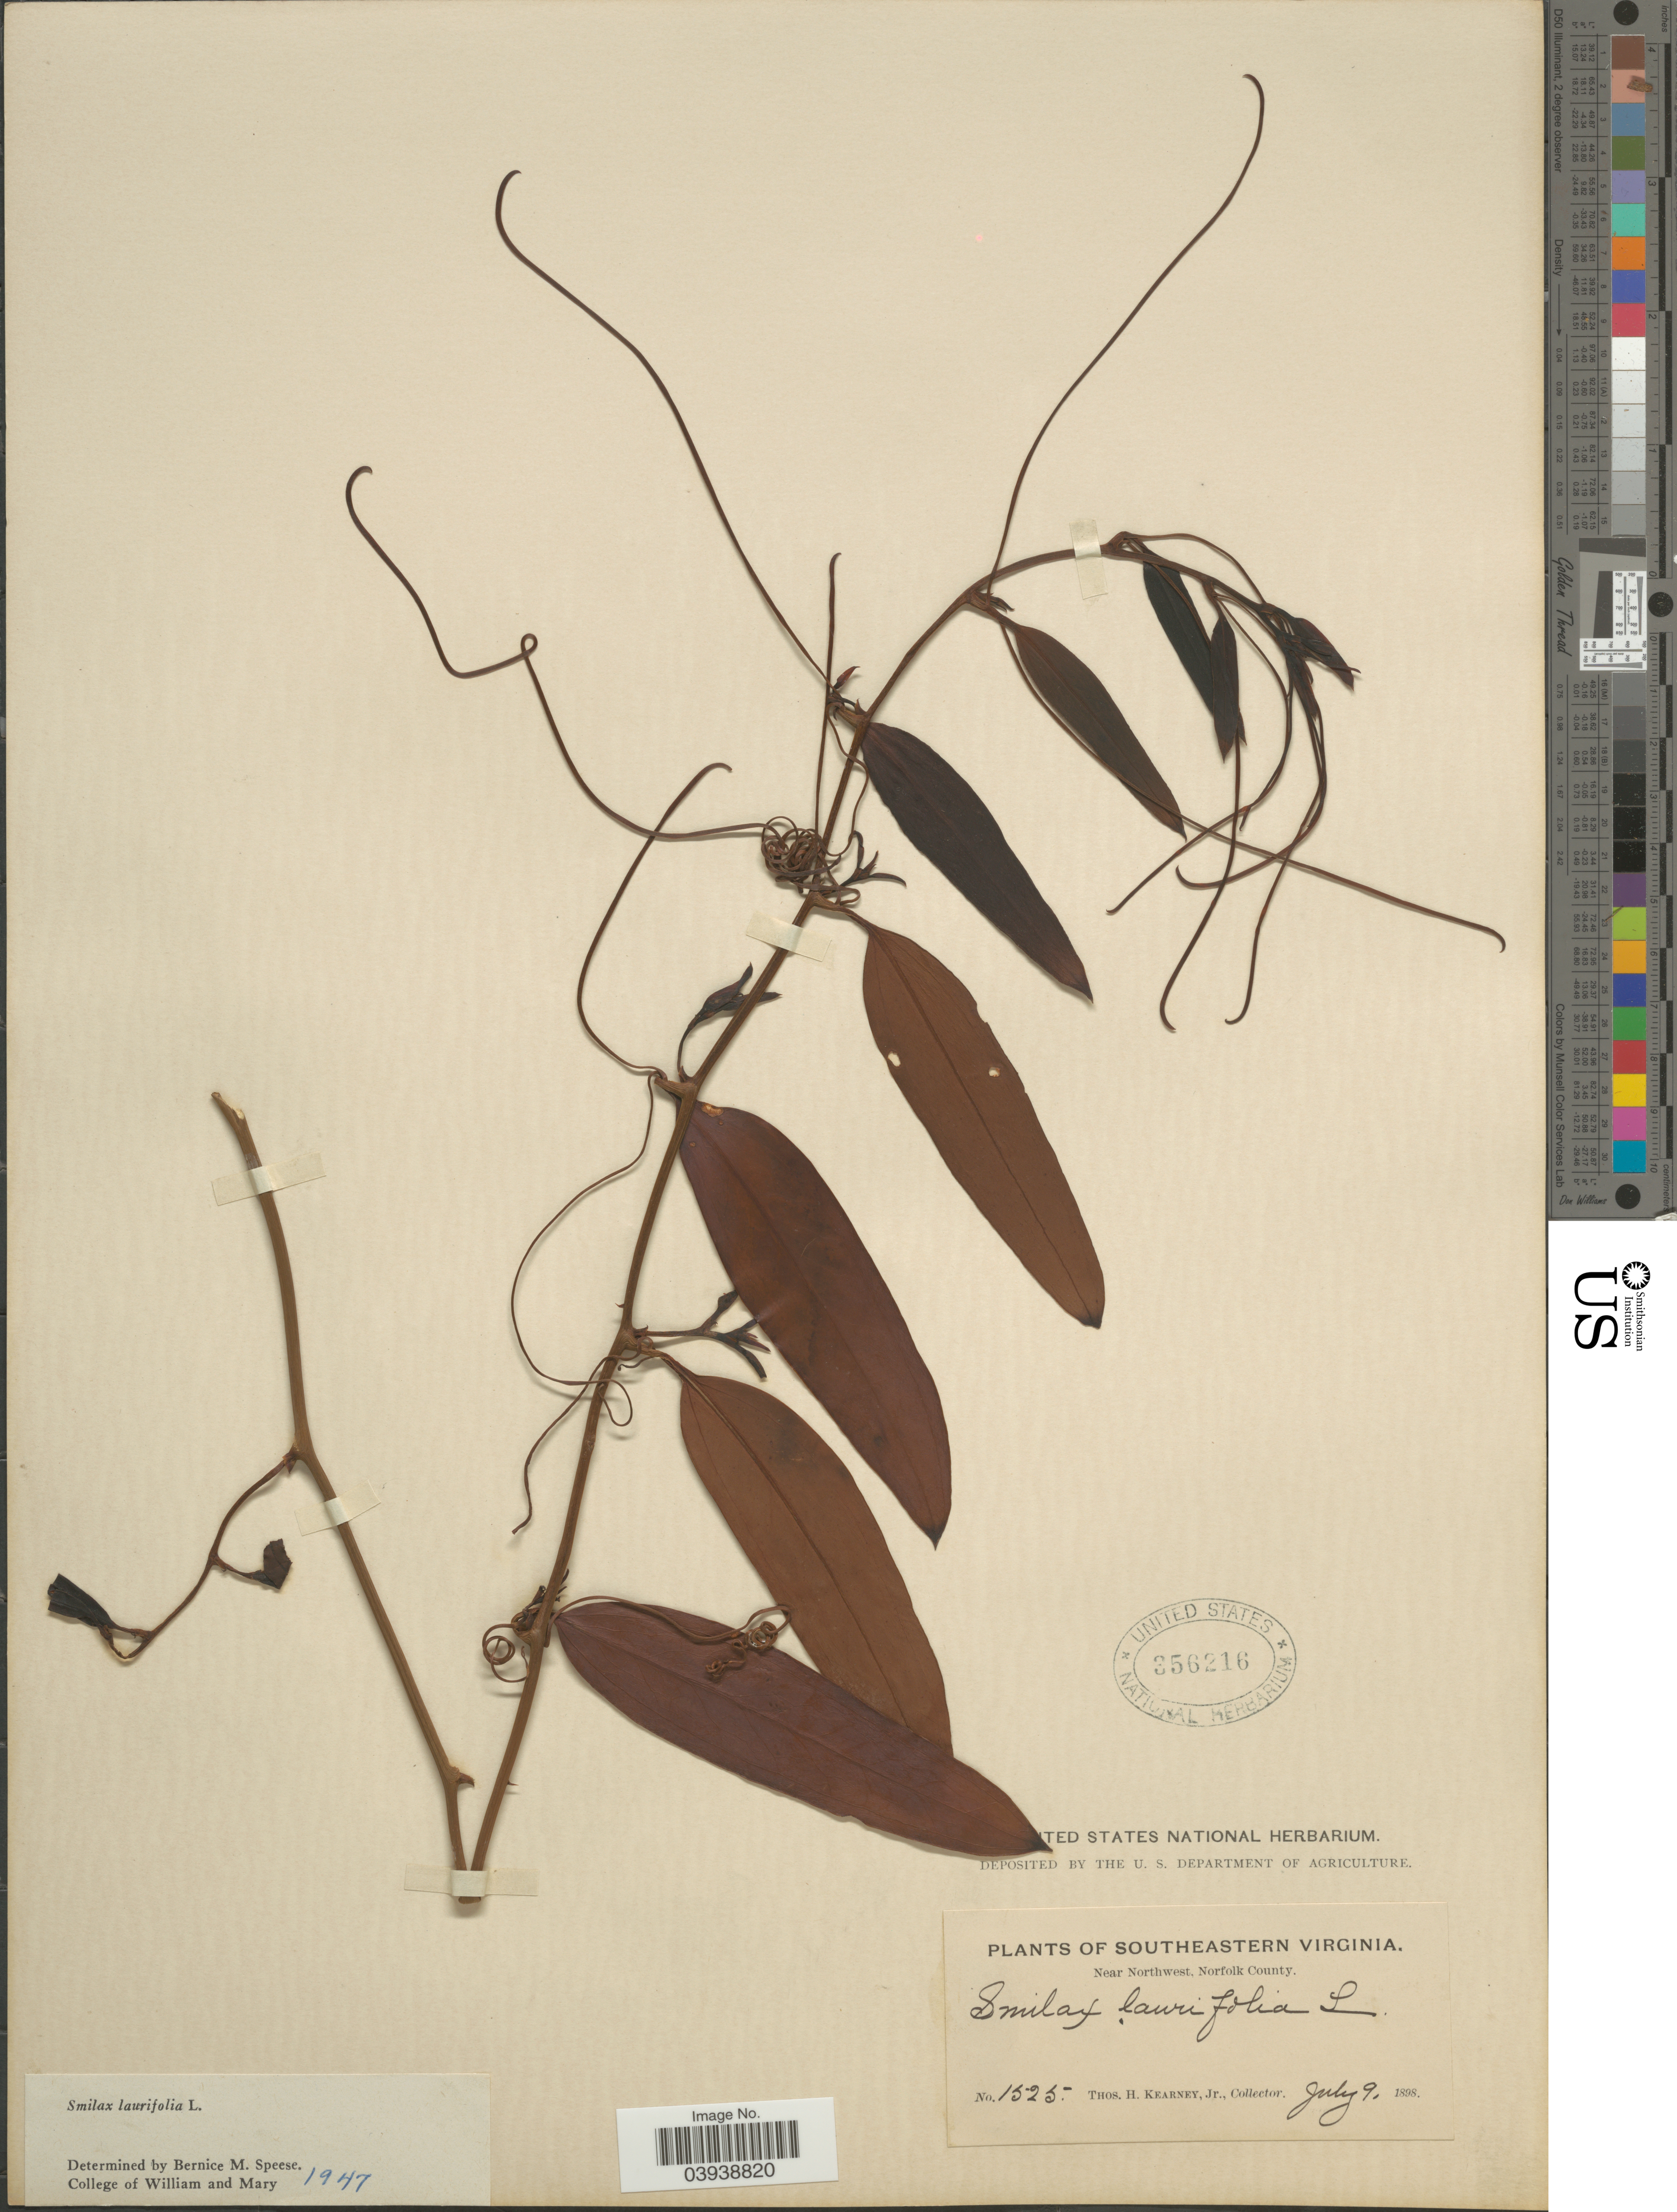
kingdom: Plantae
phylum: Tracheophyta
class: Liliopsida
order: Liliales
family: Smilacaceae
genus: Smilax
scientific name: Smilax laurifolia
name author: L.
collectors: T. H. Kearney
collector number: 1525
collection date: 1898-07-09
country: United States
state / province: Virginia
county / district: City of Chesapeake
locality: Southeastern Virginia. Near Northwest, Norfolk County.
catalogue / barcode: US 356216